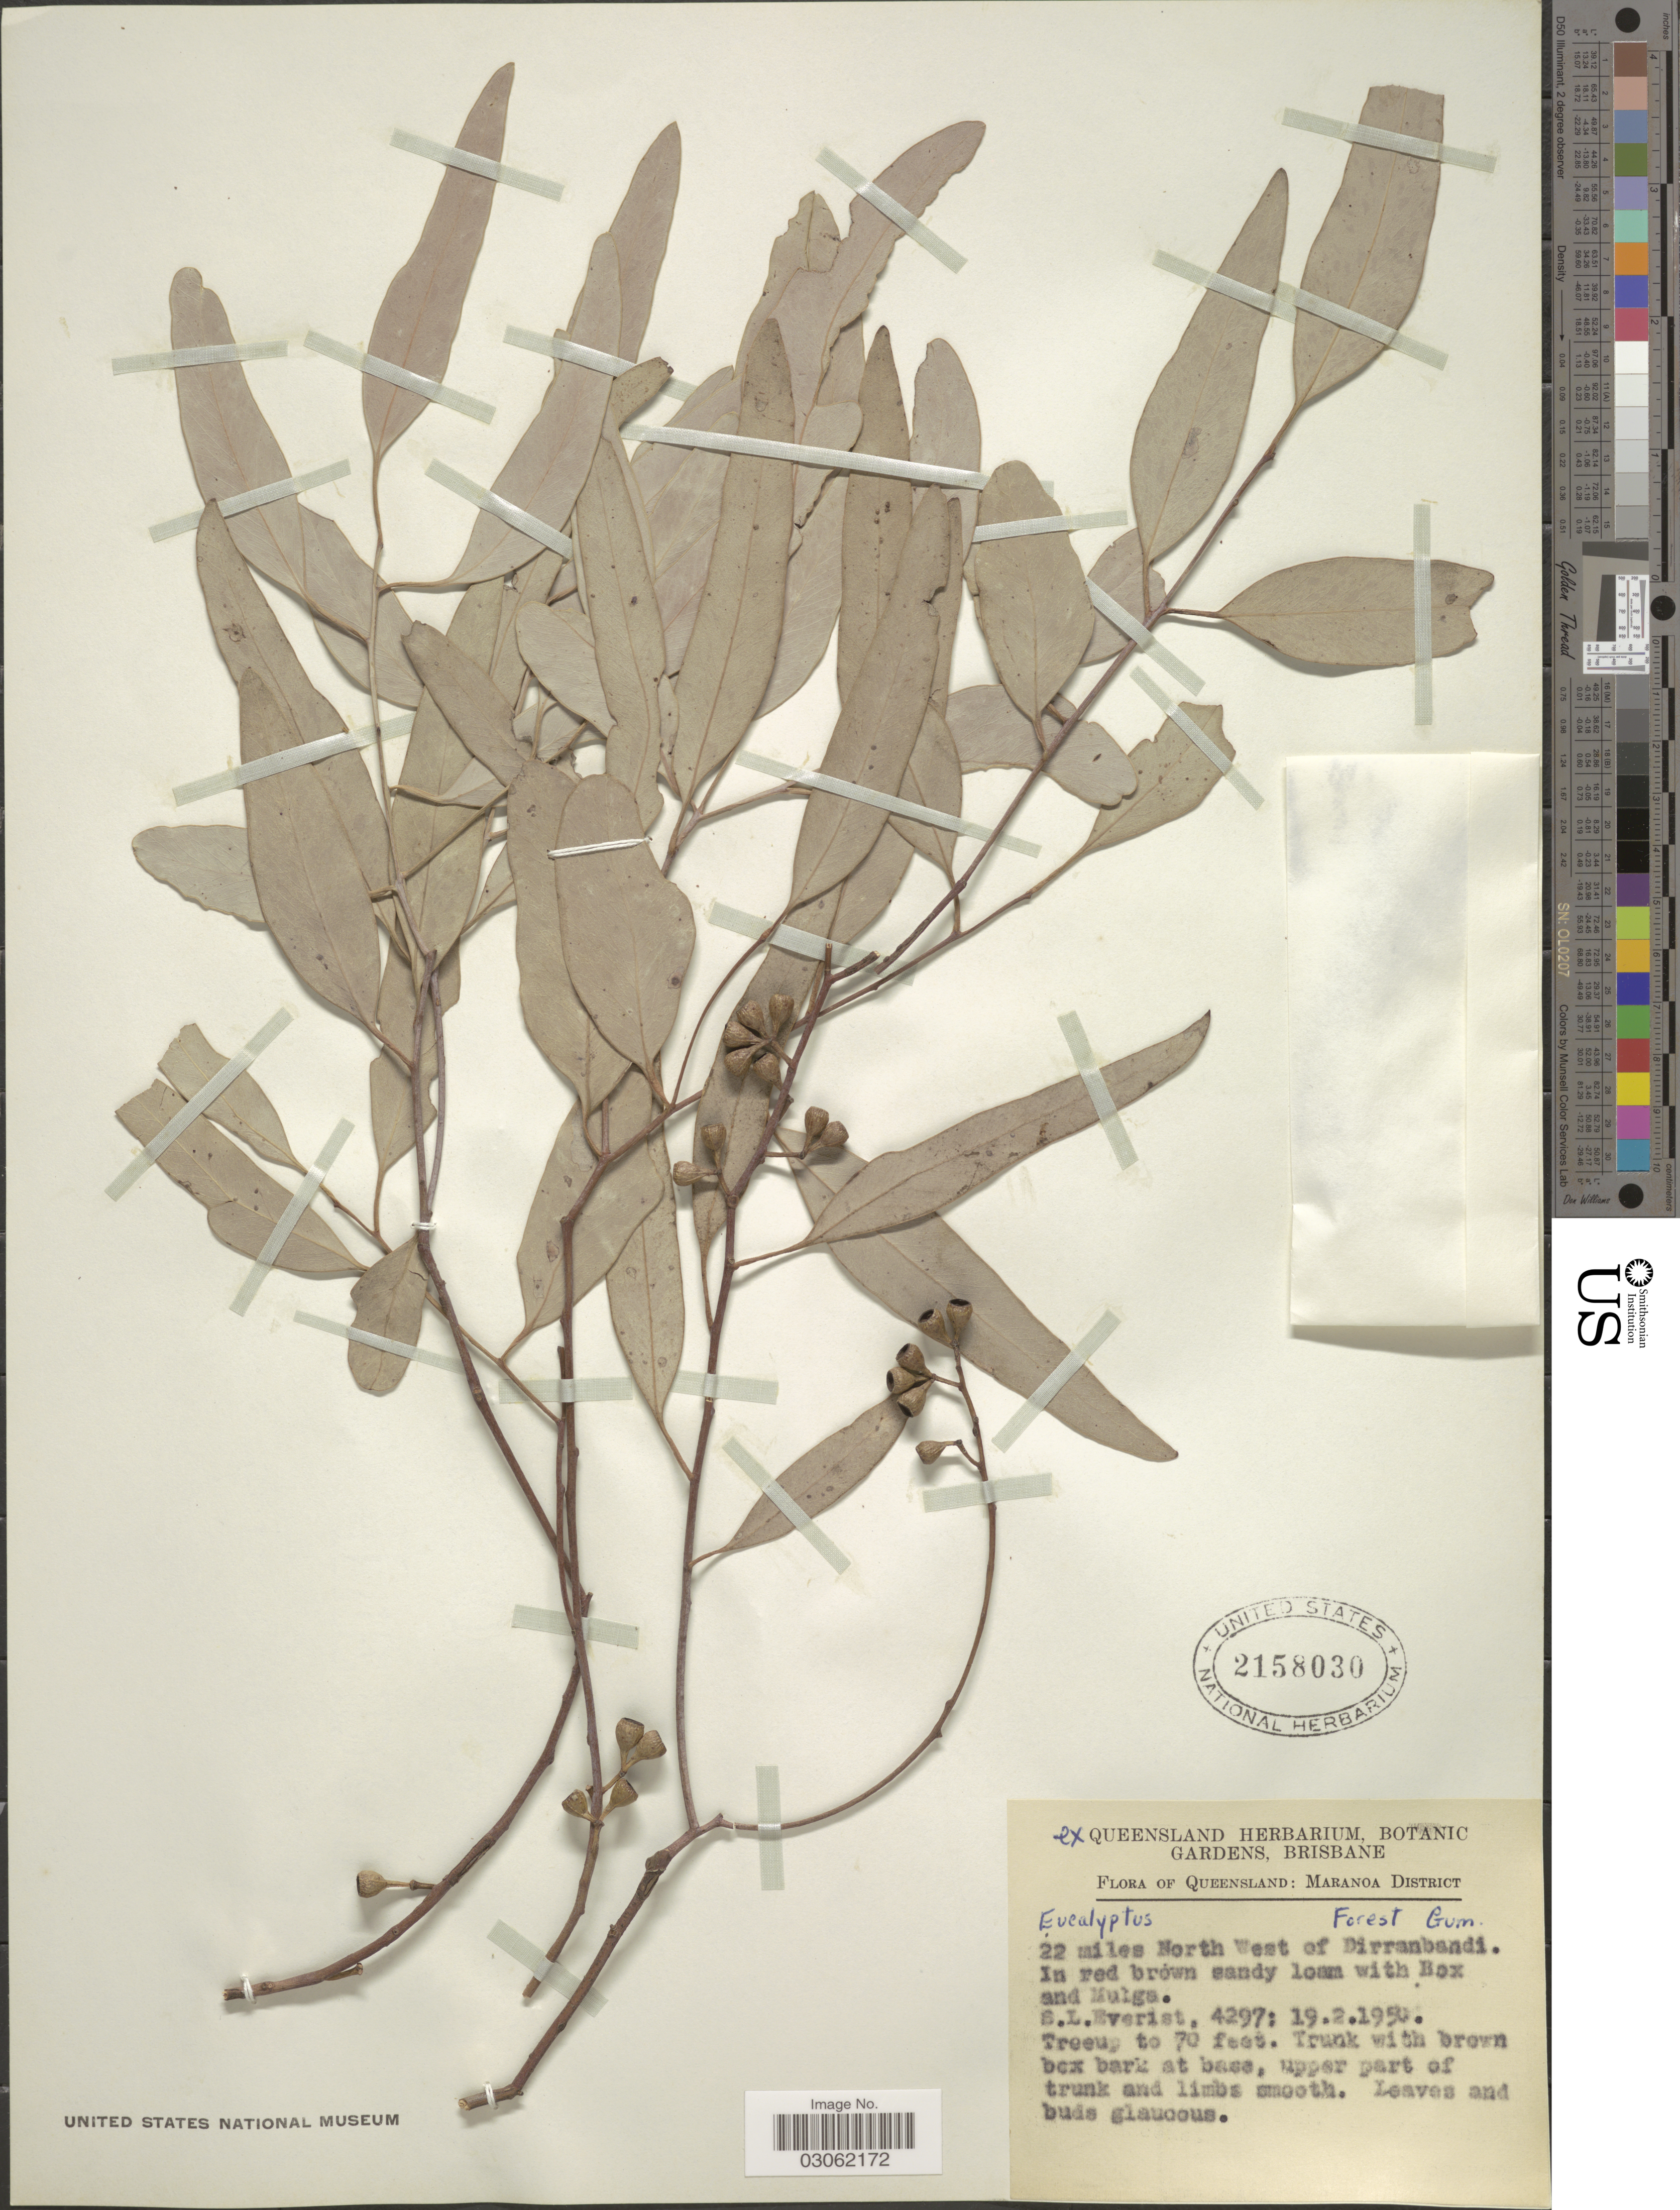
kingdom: Plantae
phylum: Tracheophyta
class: Magnoliopsida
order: Myrtales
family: Myrtaceae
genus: Eucalyptus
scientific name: Eucalyptus sp.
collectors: S. Everist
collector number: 4297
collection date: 1950-02-19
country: Australia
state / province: Queensland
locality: Maranoa District. 22 miles North West of Dirranbandi.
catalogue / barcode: US 2158030